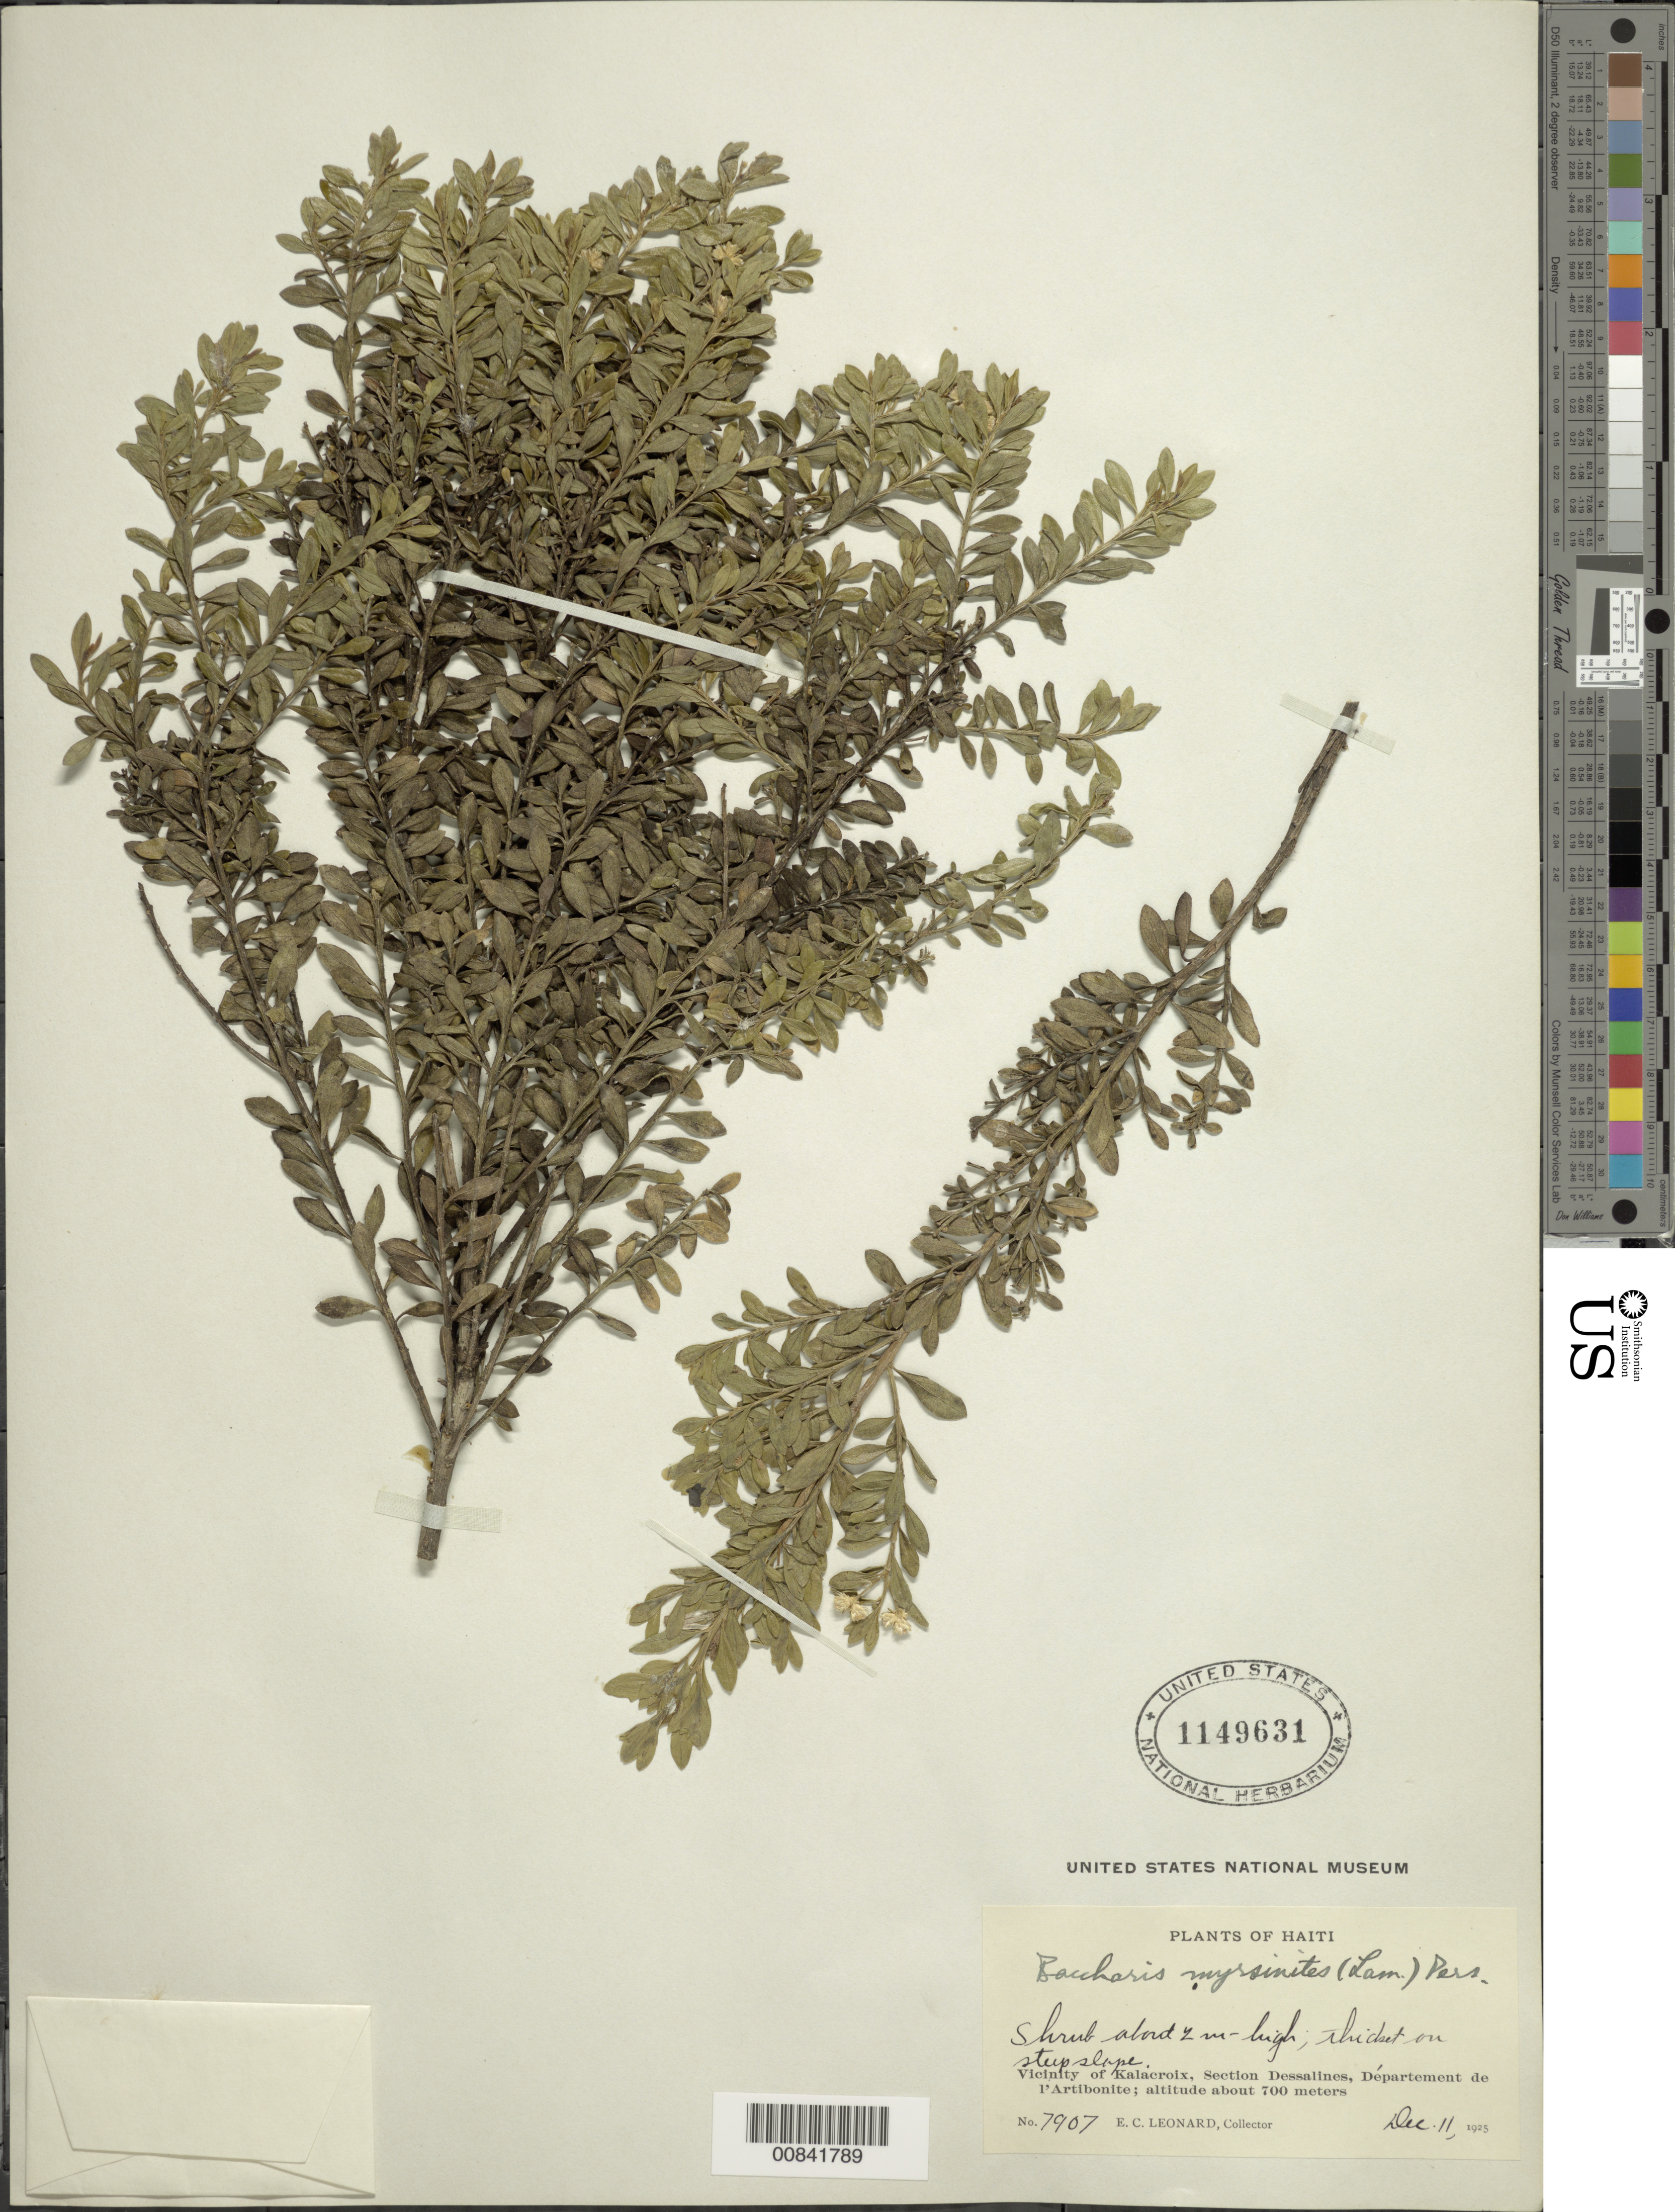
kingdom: Plantae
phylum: Tracheophyta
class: Magnoliopsida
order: Asterales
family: Asteraceae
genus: Baccharis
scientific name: Baccharis myrsinites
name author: Pers.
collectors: E. C. Leonard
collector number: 7907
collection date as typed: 11 Dec 1925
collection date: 1925-12-11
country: Haiti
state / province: Artibonite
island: Hispaniola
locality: Vicinity of Kalacroix, Section Dessalines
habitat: Thicket on steep slope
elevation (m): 700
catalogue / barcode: US 1149631